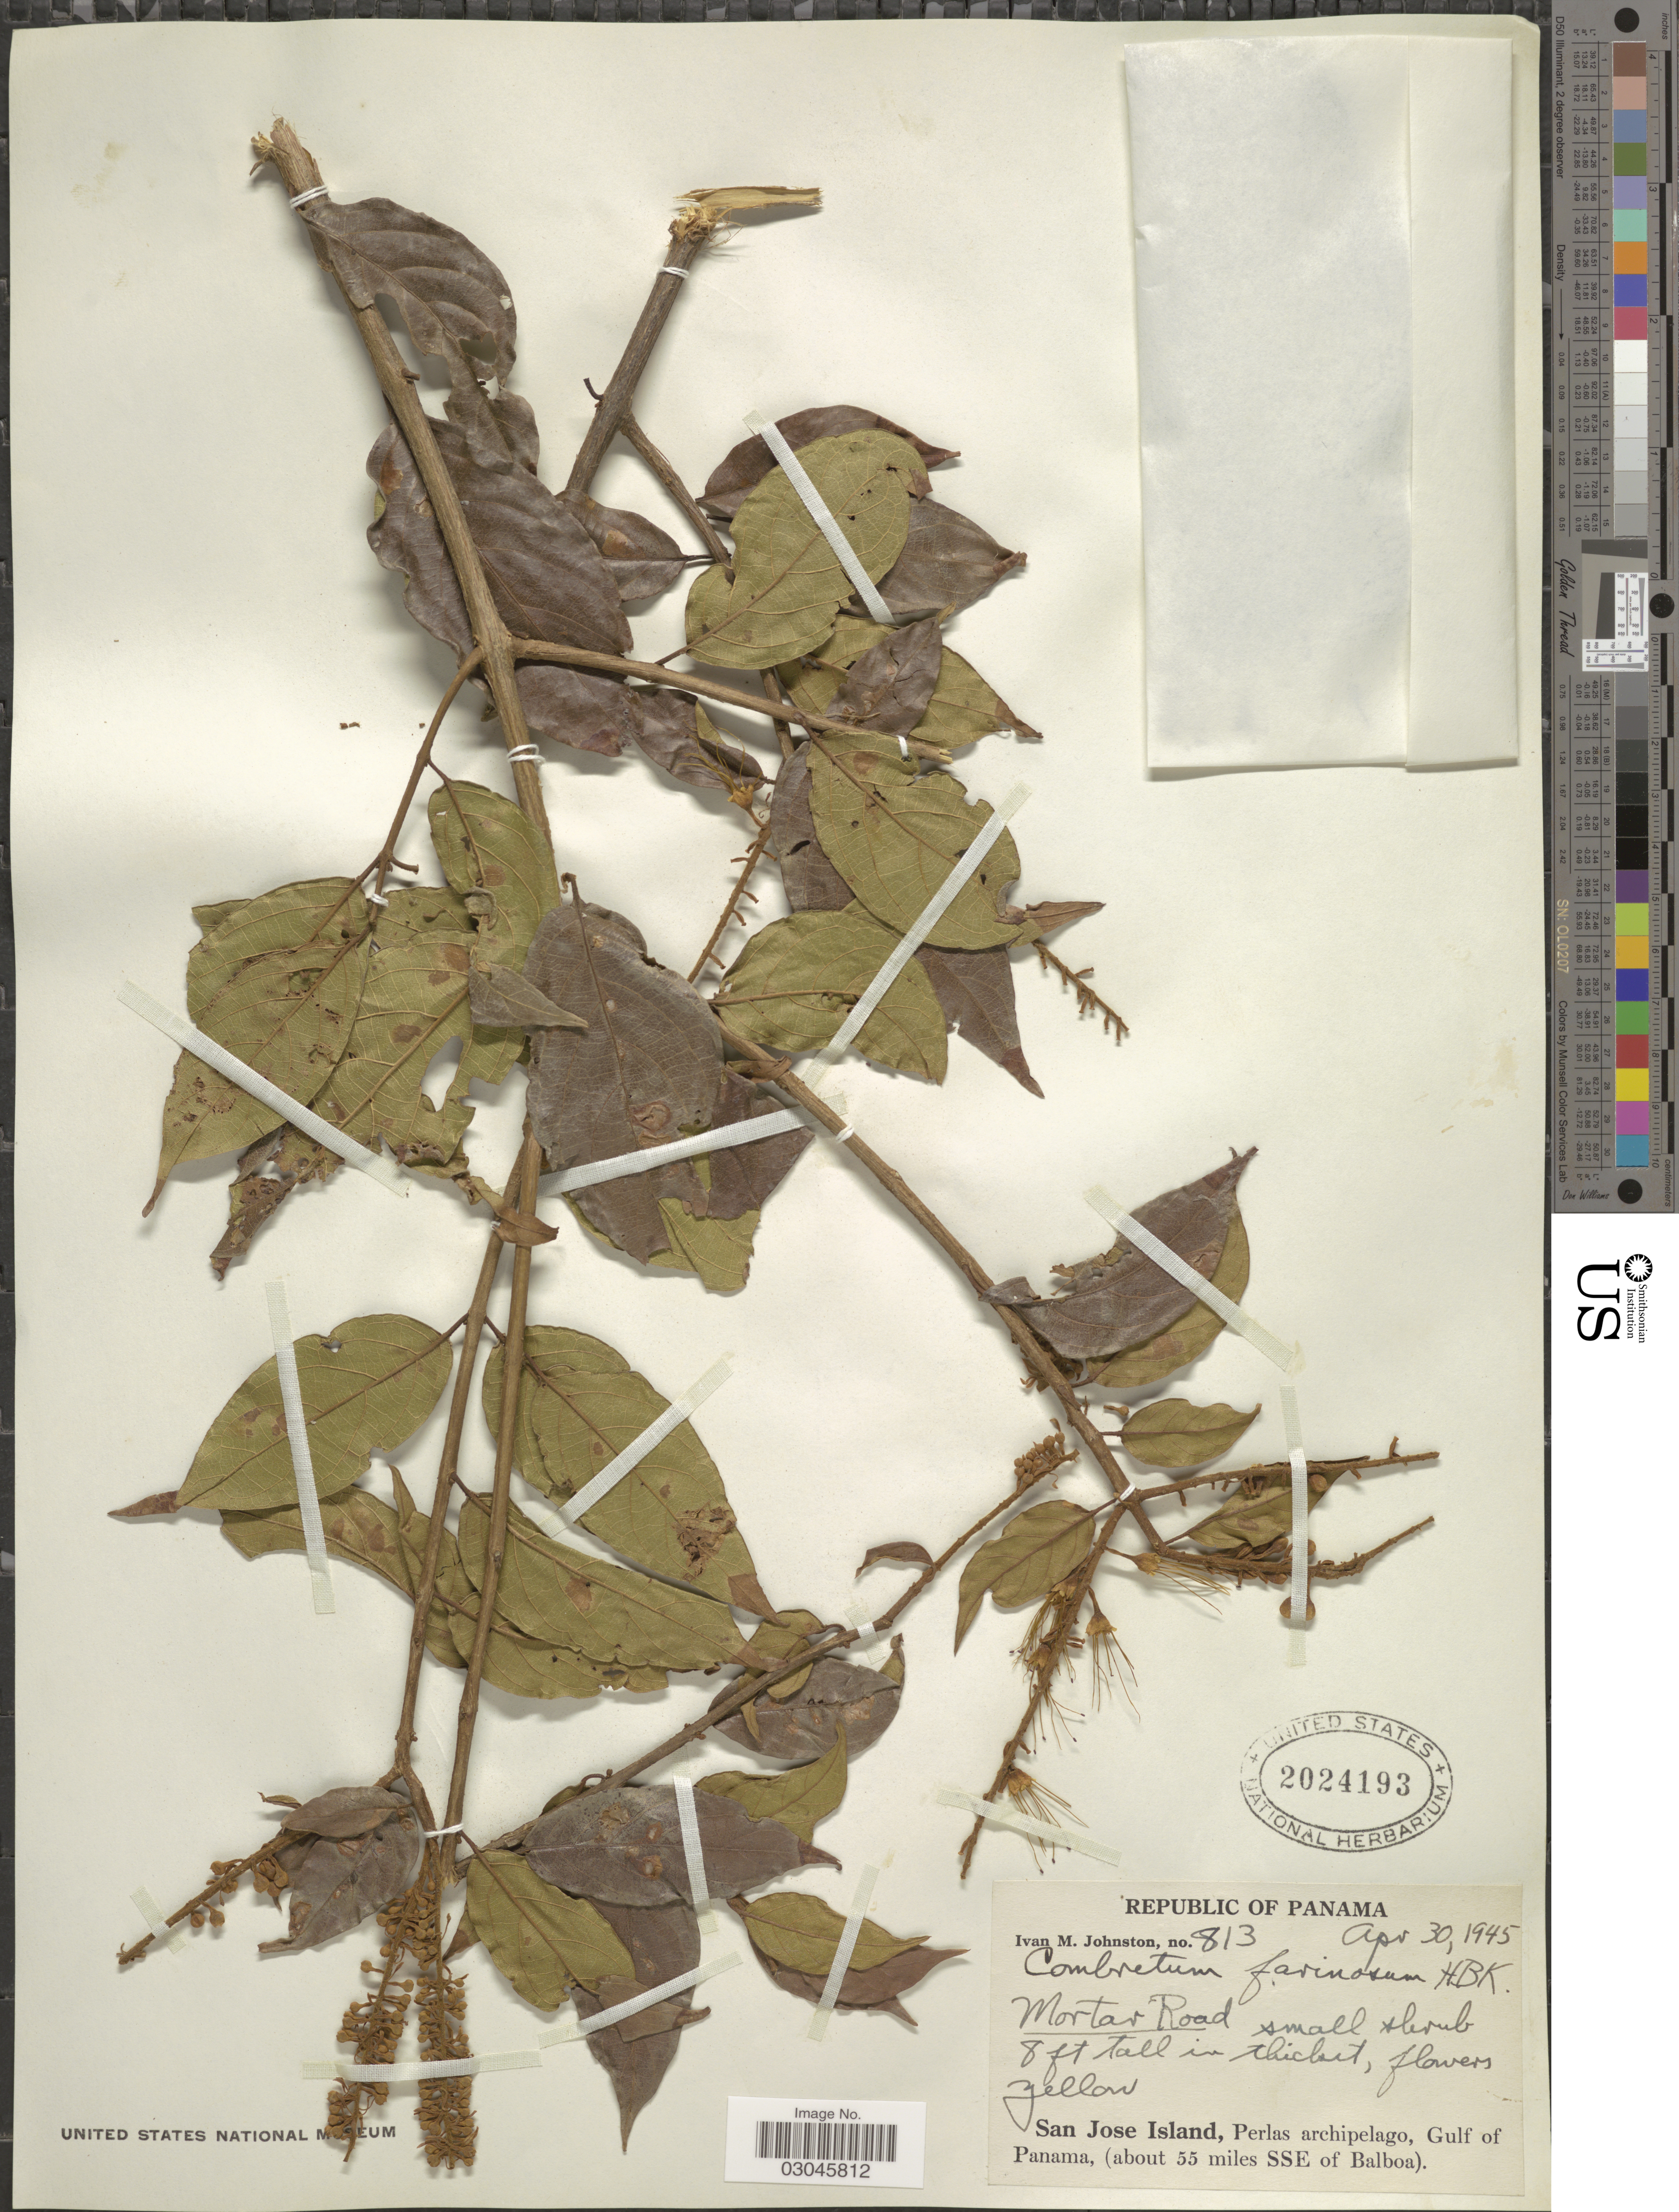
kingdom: Plantae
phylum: Tracheophyta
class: Magnoliopsida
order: Myrtales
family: Combretaceae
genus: Combretum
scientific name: Combretum fruticosum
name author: (Loefl.) Stuntz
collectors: I.M. Johnston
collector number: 813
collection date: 1945-04-30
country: Panama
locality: San Jose Island, Perlas archipelago, Gulf of Panama, (about 55 miles SSE of Balboa).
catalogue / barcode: US 2024193